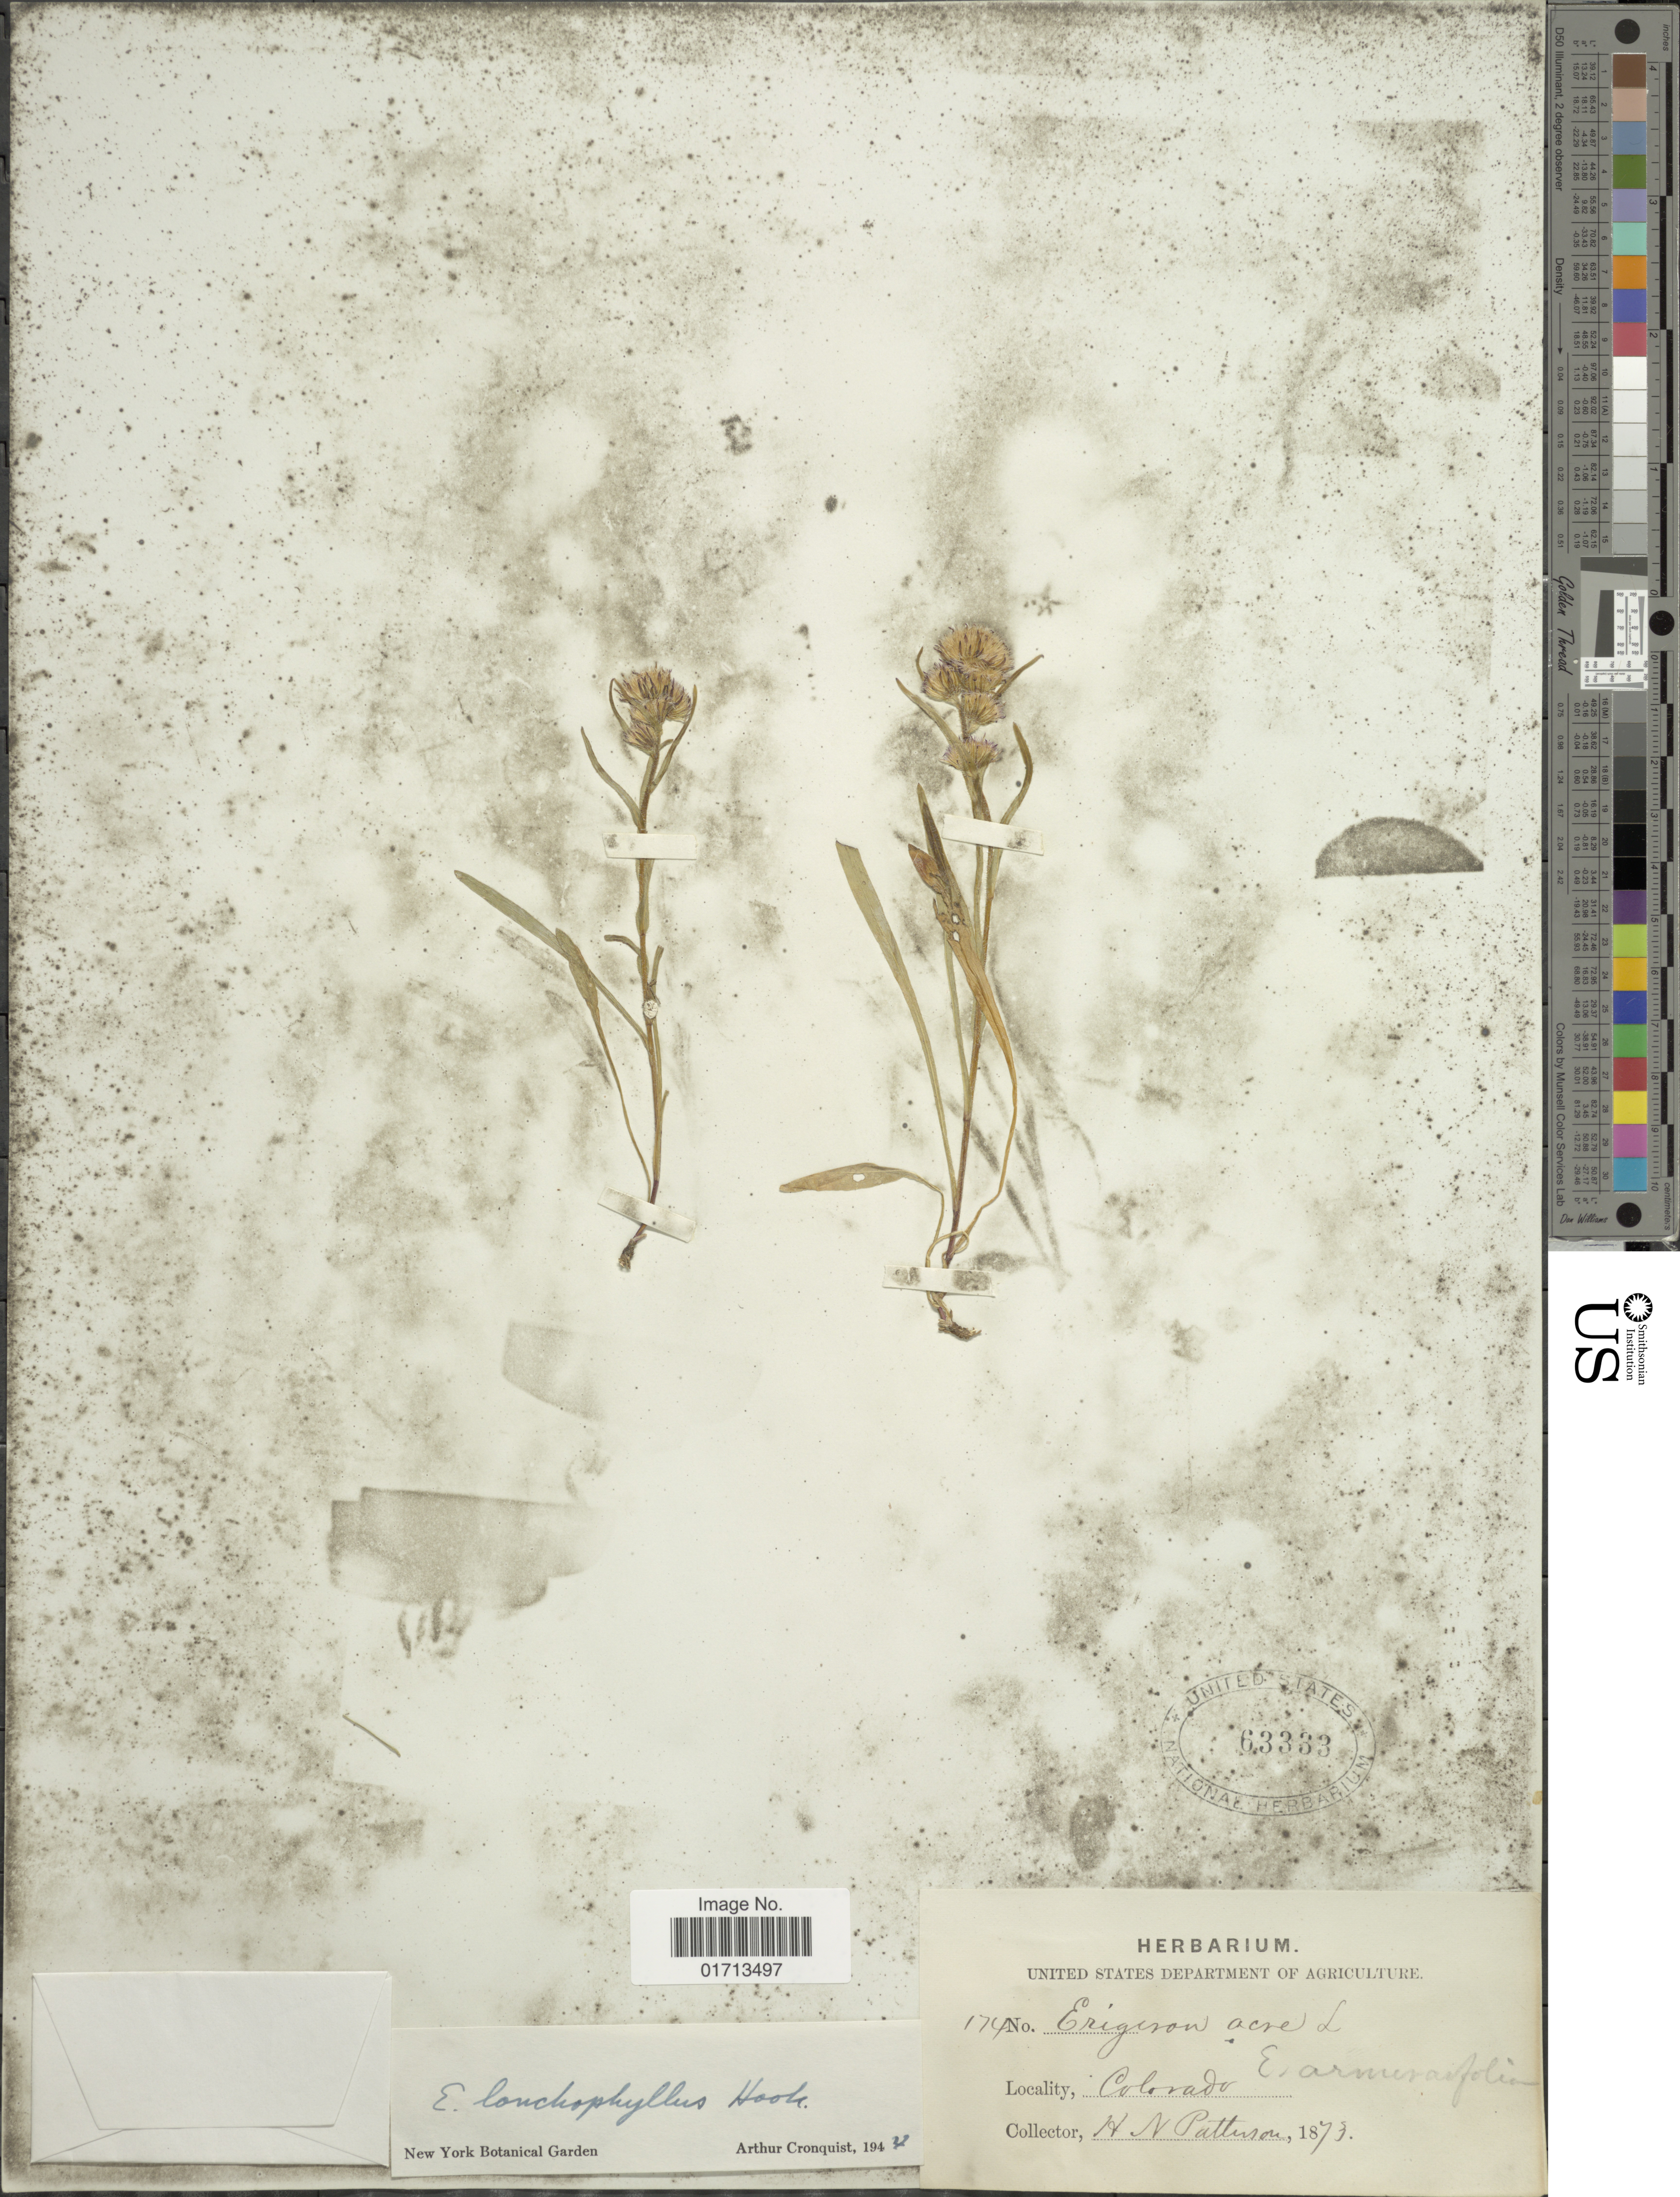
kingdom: Plantae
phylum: Tracheophyta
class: Magnoliopsida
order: Asterales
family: Asteraceae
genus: Erigeron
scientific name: Erigeron lonchophyllus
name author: Hook.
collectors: H. N. Patterson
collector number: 174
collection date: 1873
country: United States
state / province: Colorado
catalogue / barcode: US 63333